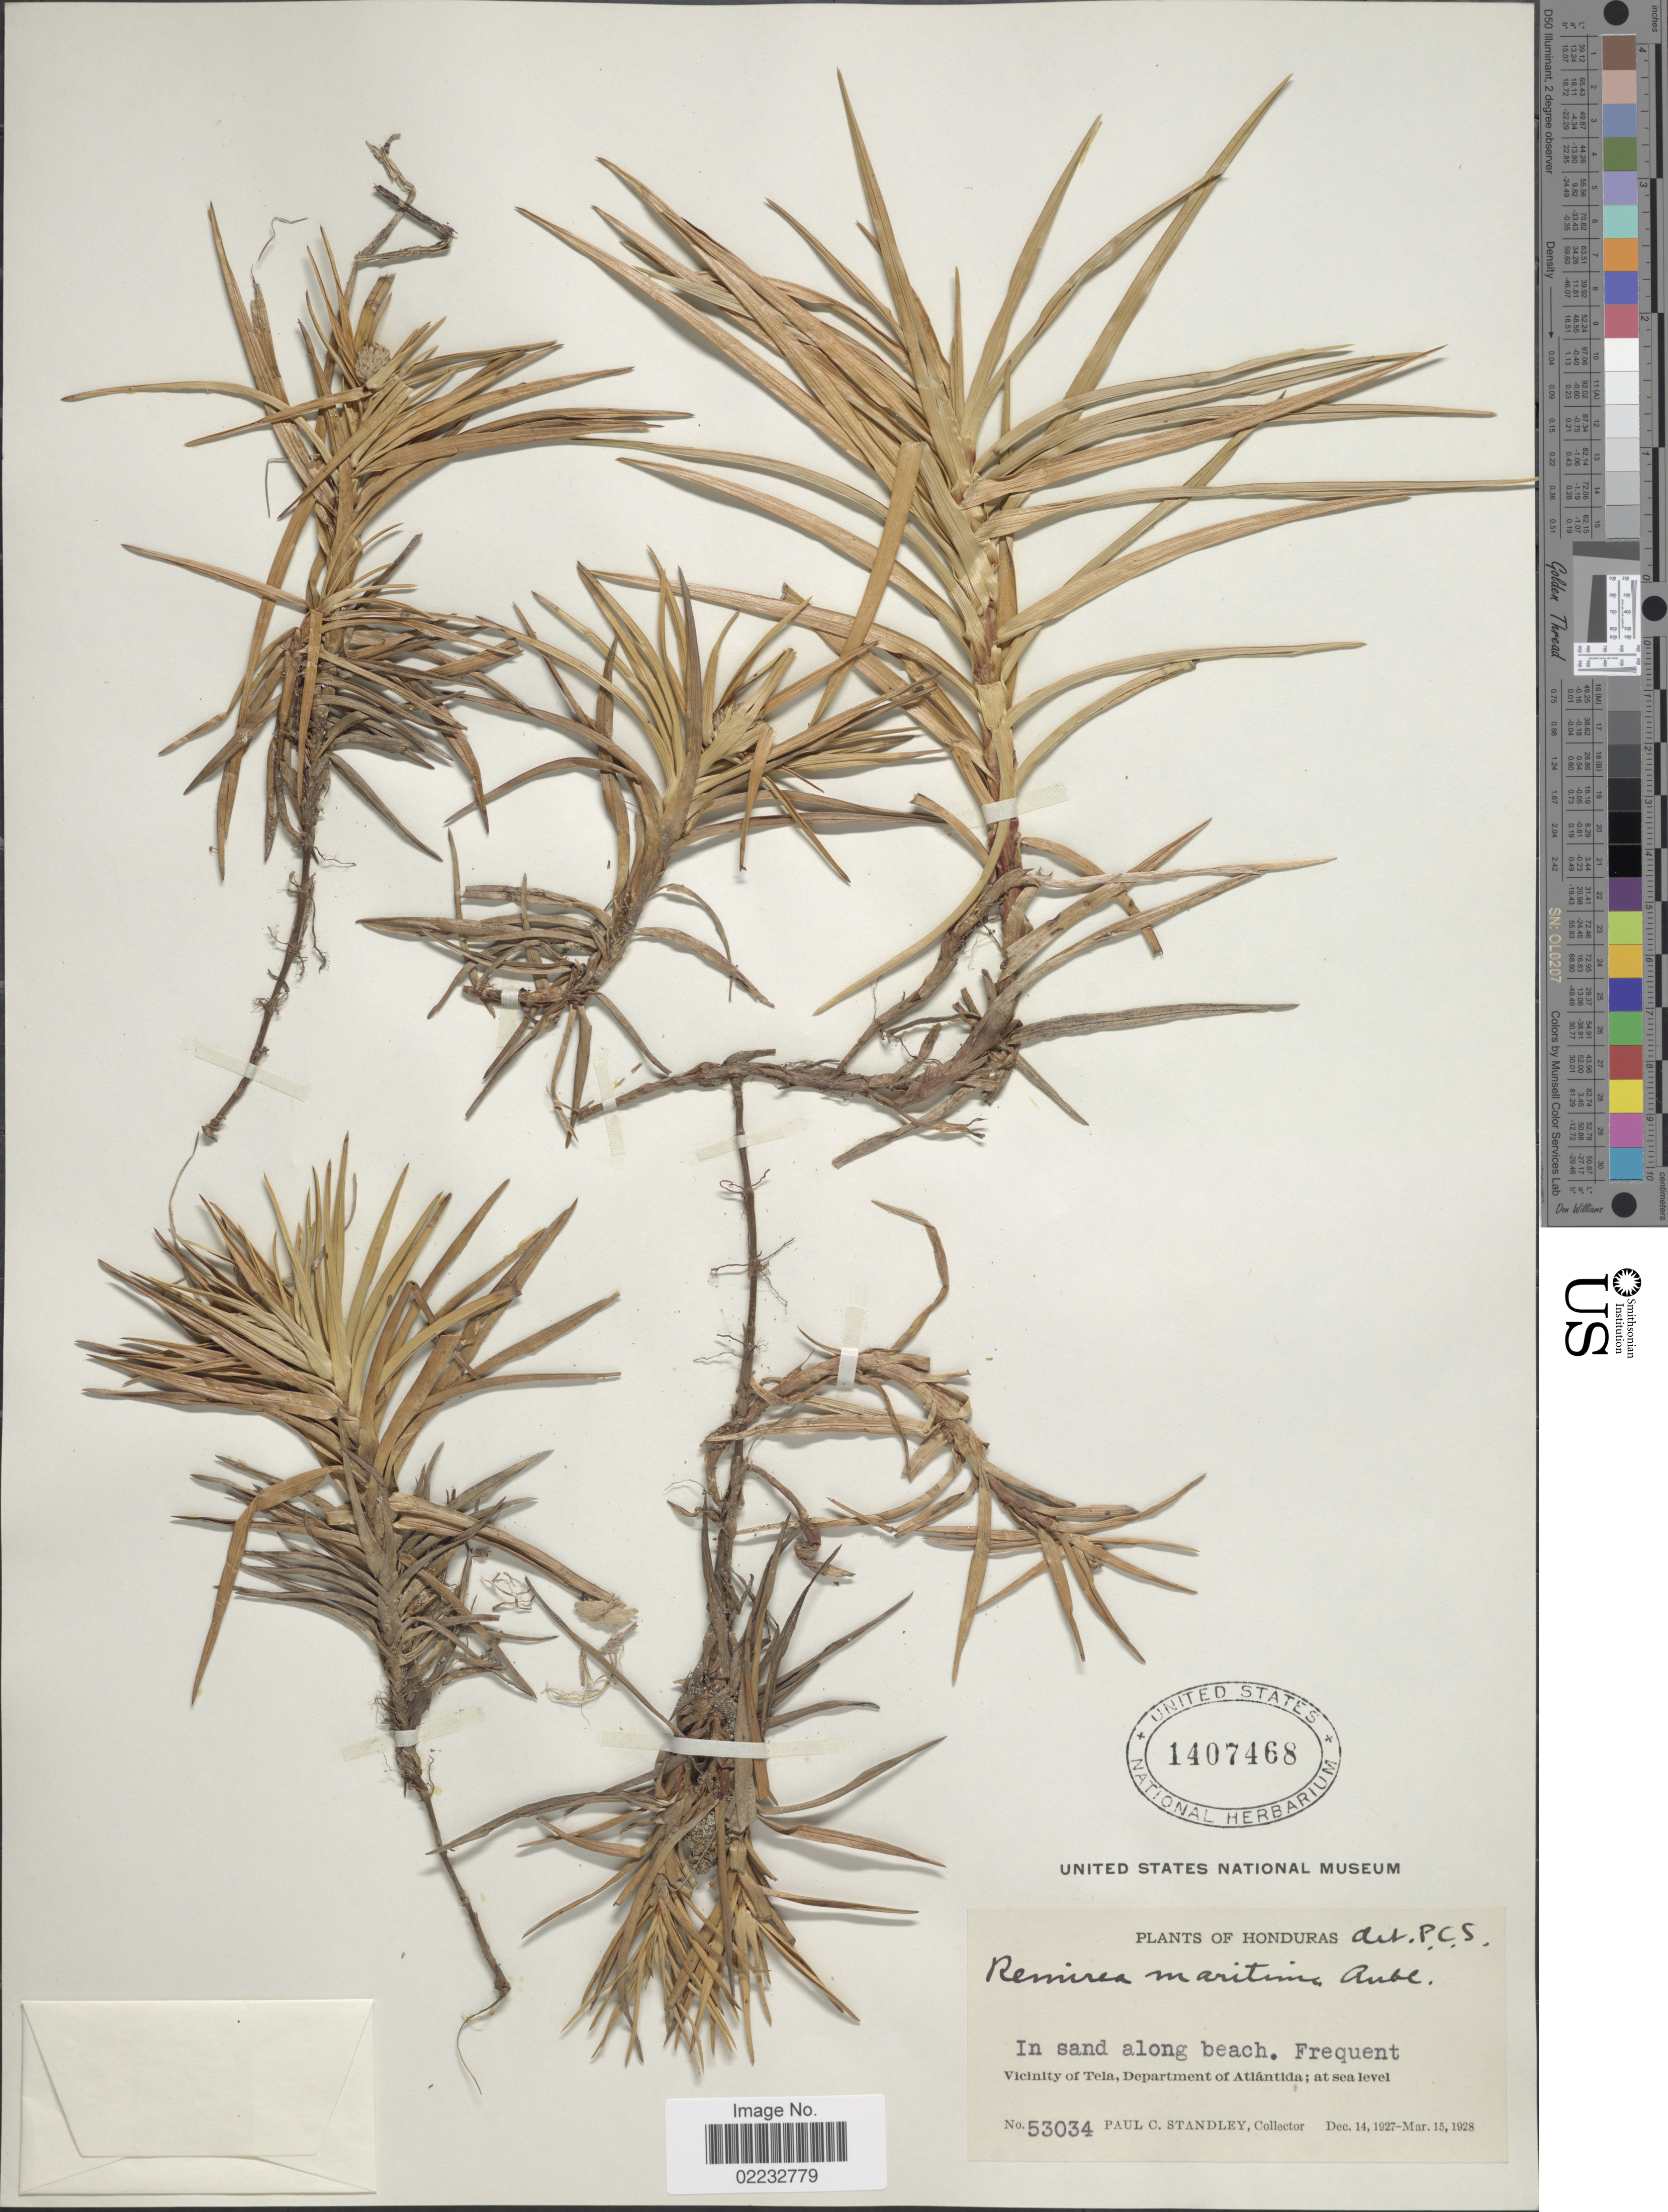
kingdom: Plantae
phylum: Tracheophyta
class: Liliopsida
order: Poales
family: Cyperaceae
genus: Cyperus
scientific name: Cyperus pedunculatus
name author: (R. Br.) J. Kern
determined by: Strong, M. T., (US), Smithsonian Institution - National Museum of Natural History (UNITED STATES)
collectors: P. C. Standley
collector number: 53034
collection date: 1927-12-14/1928-03-15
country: Honduras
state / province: Atlántida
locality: In sand along beach, Vicinity of Tela.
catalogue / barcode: US 1407468